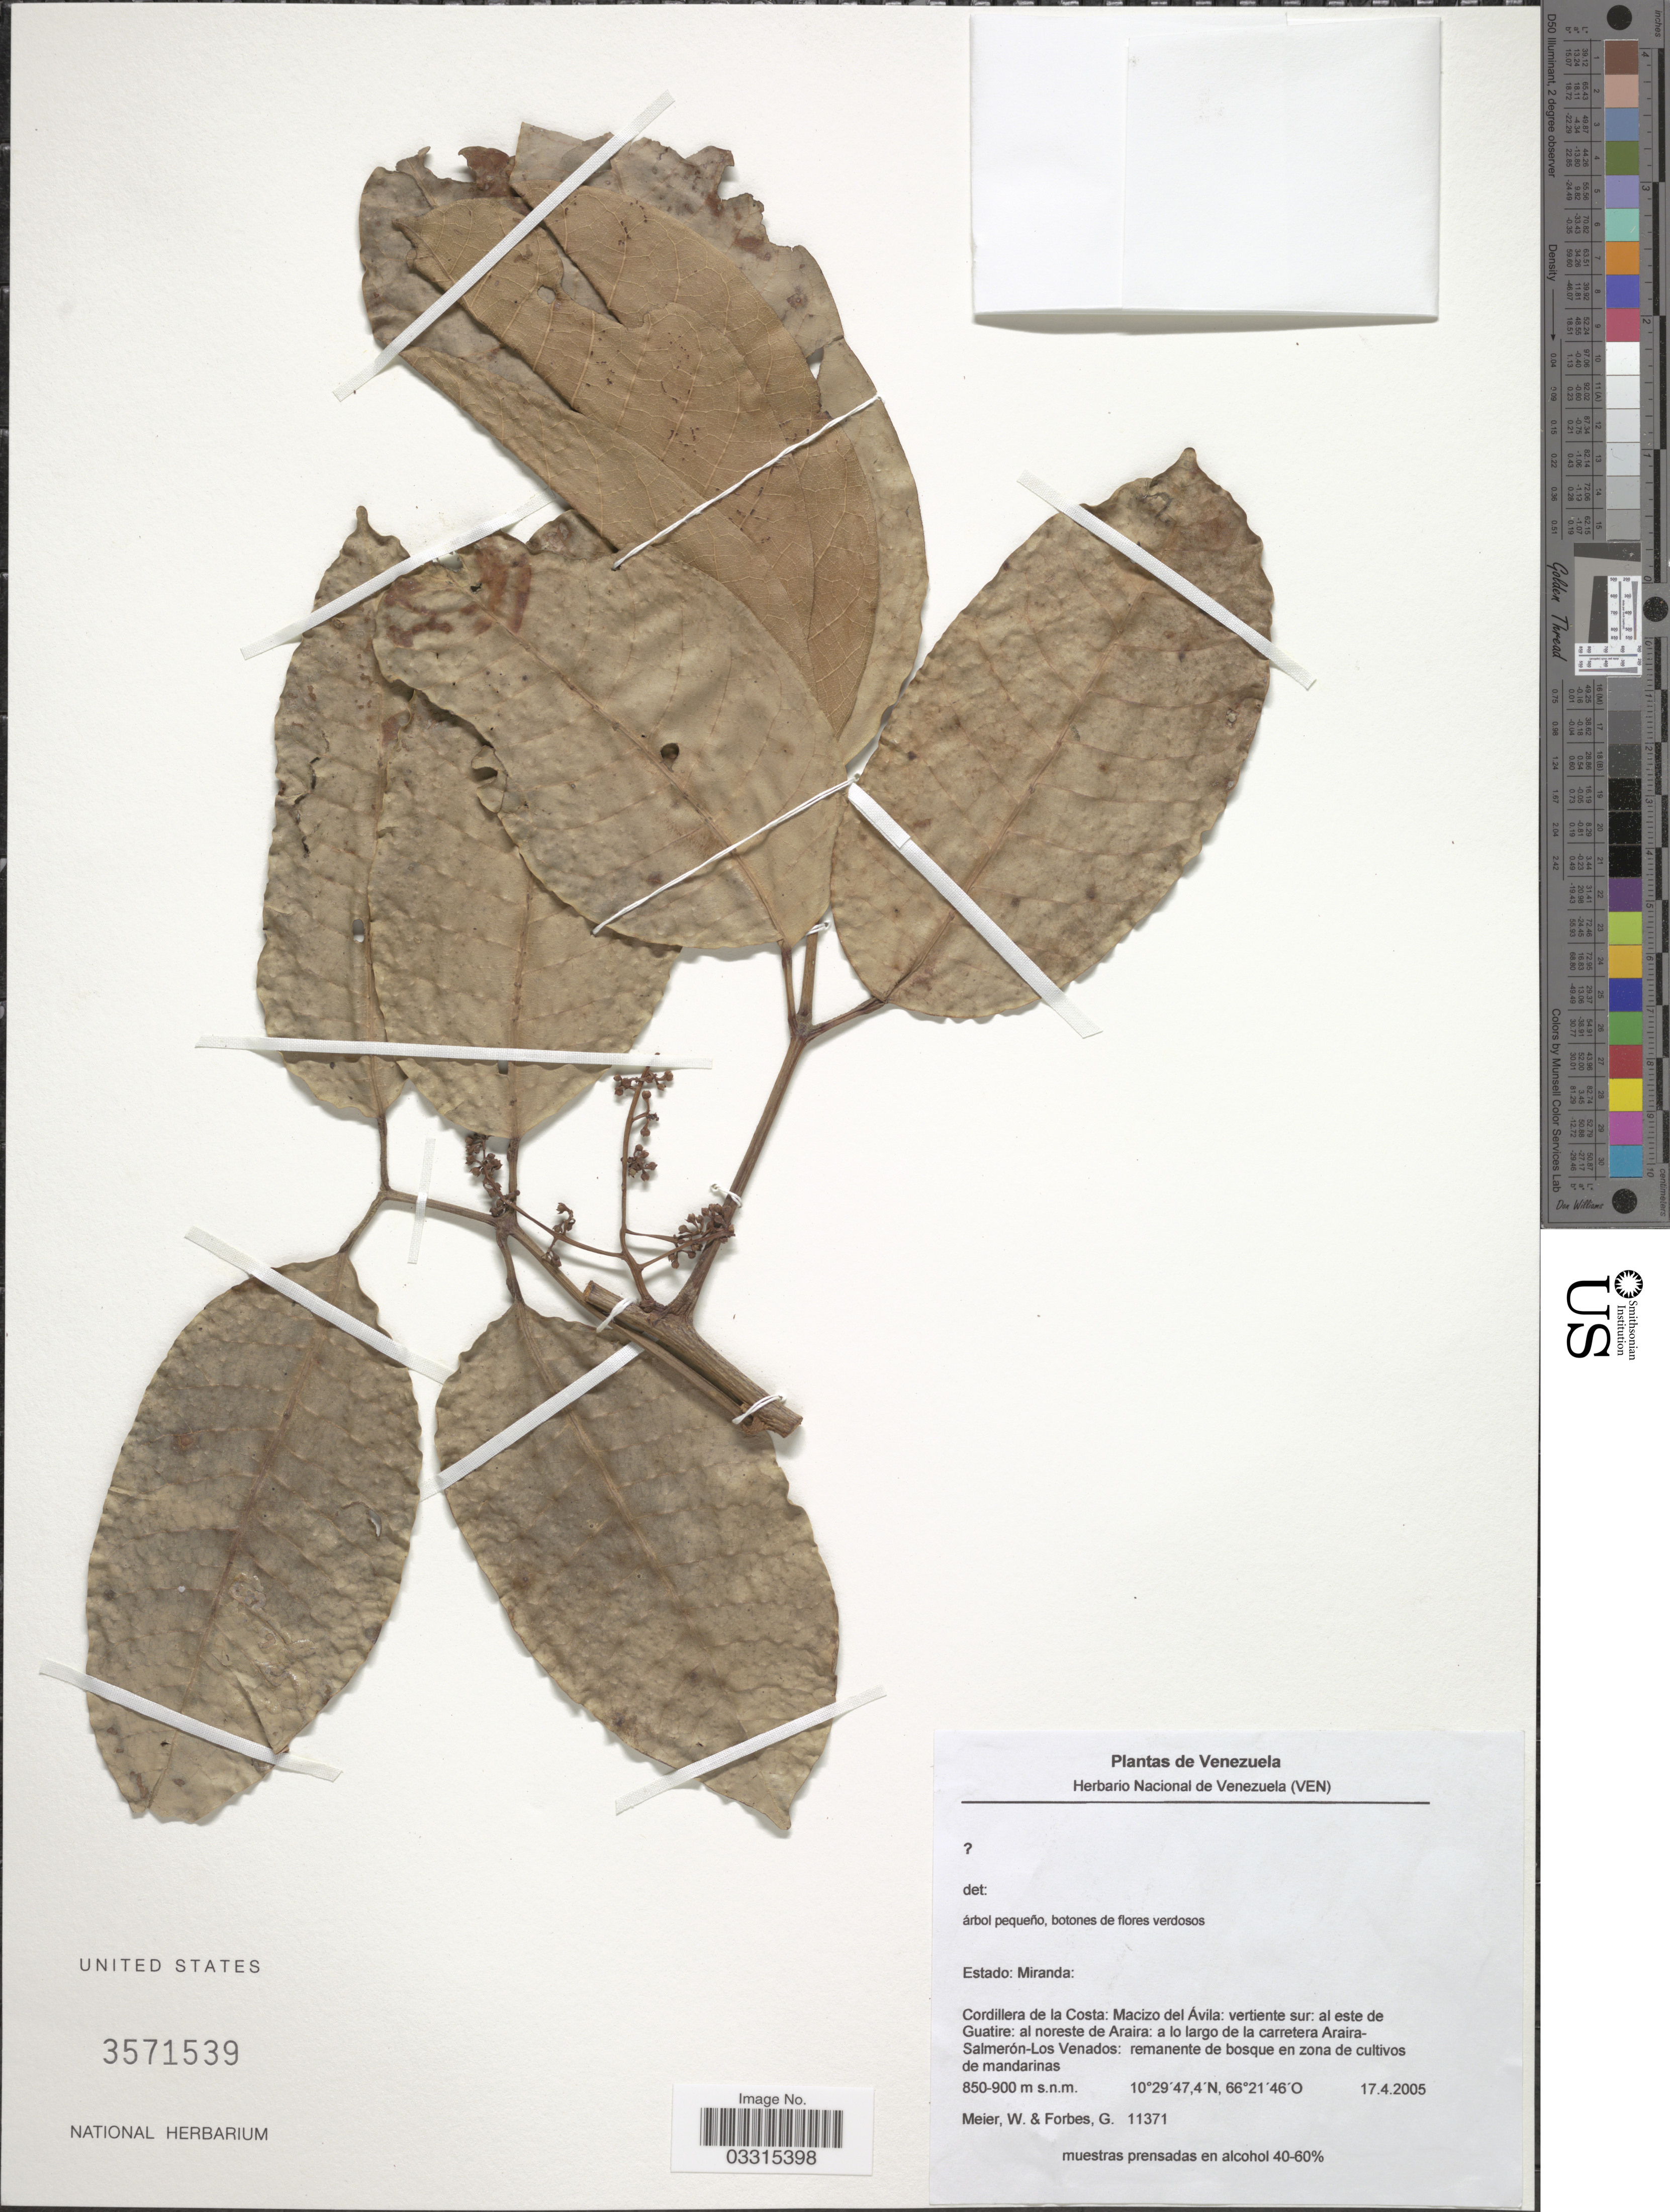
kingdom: Plantae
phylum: Tracheophyta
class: Magnoliopsida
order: Sapindales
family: Burseraceae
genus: Protium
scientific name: Protium sp.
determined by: Daly, D.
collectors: W. Meier & G. Forbes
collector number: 11371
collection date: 2005-04-17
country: Venezuela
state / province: Miranda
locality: Cordillera de la Costa: Macizo del Ávila: vertiente sur: al este de Guatire: al noreste de Araira: a lo largo de la carretera Araira-Salmerón-Los Venados.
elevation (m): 850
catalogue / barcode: US 3571539